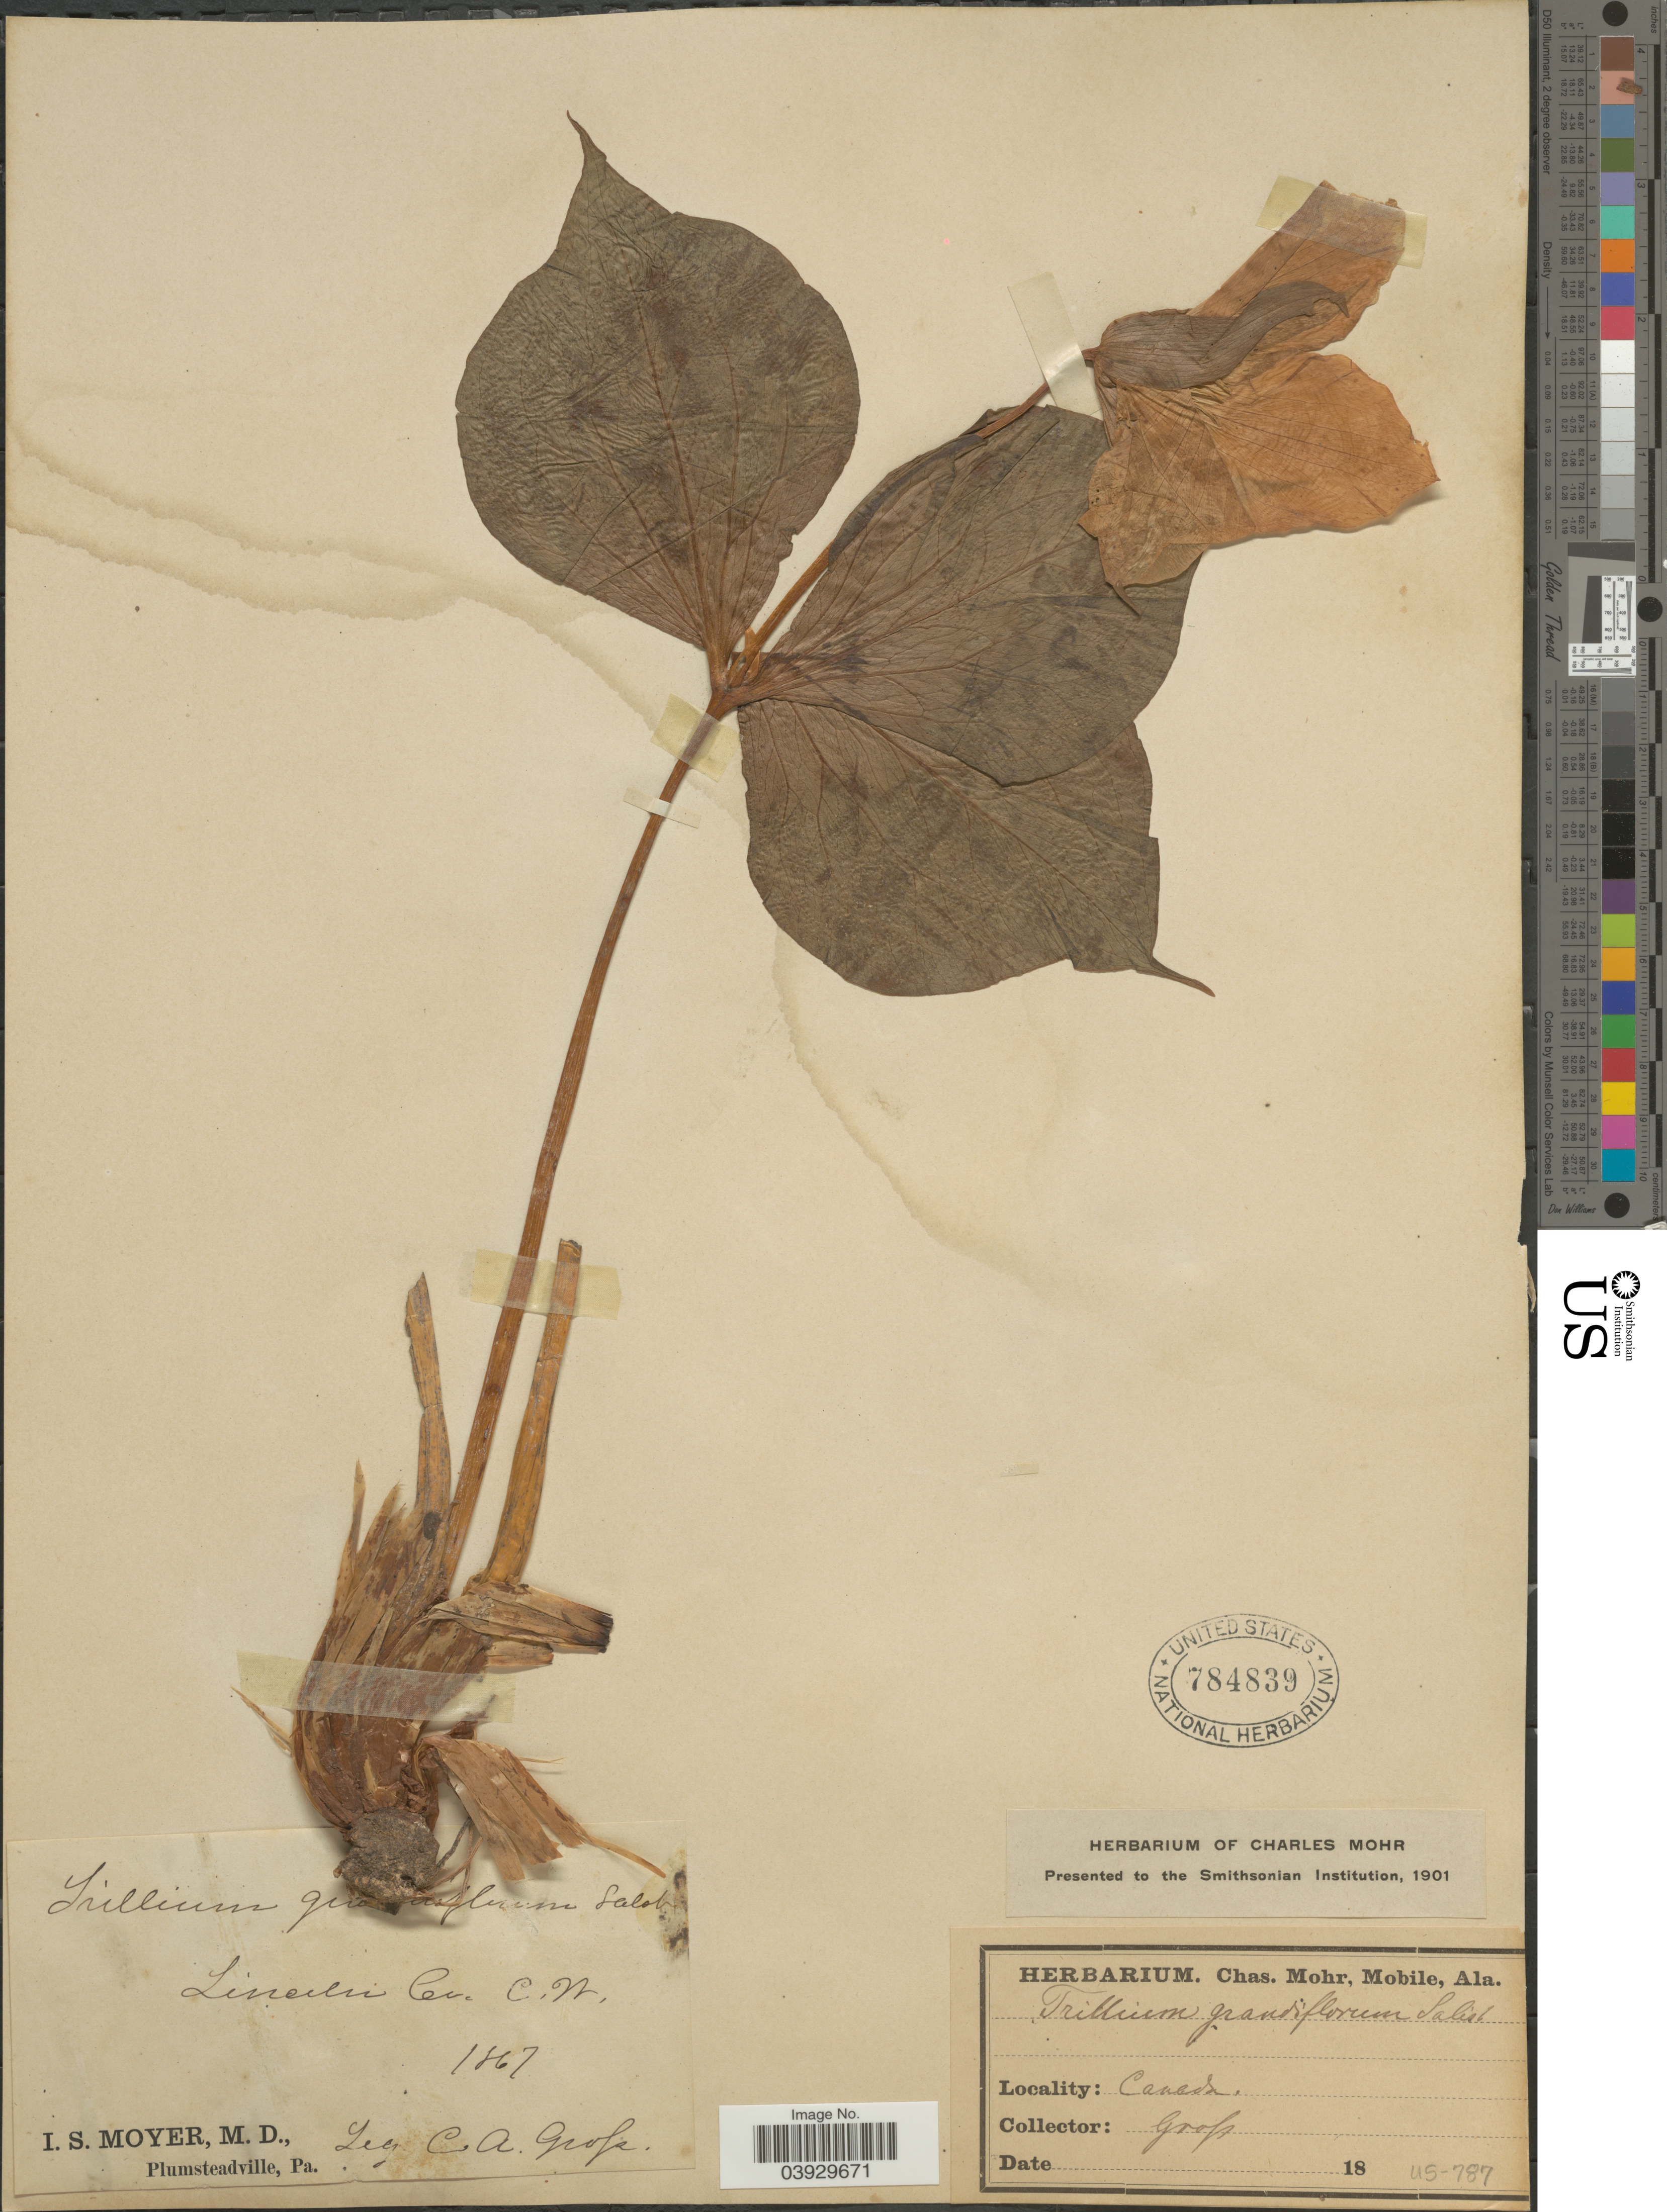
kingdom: Plantae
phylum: Tracheophyta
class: Liliopsida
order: Liliales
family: Melanthiaceae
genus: Trillium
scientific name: Trillium grandiflorum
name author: (Michx.) Salisb.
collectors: C. Grofs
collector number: US-787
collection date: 1867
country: Canada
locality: Lincoln Co. C.W.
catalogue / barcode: US 784839